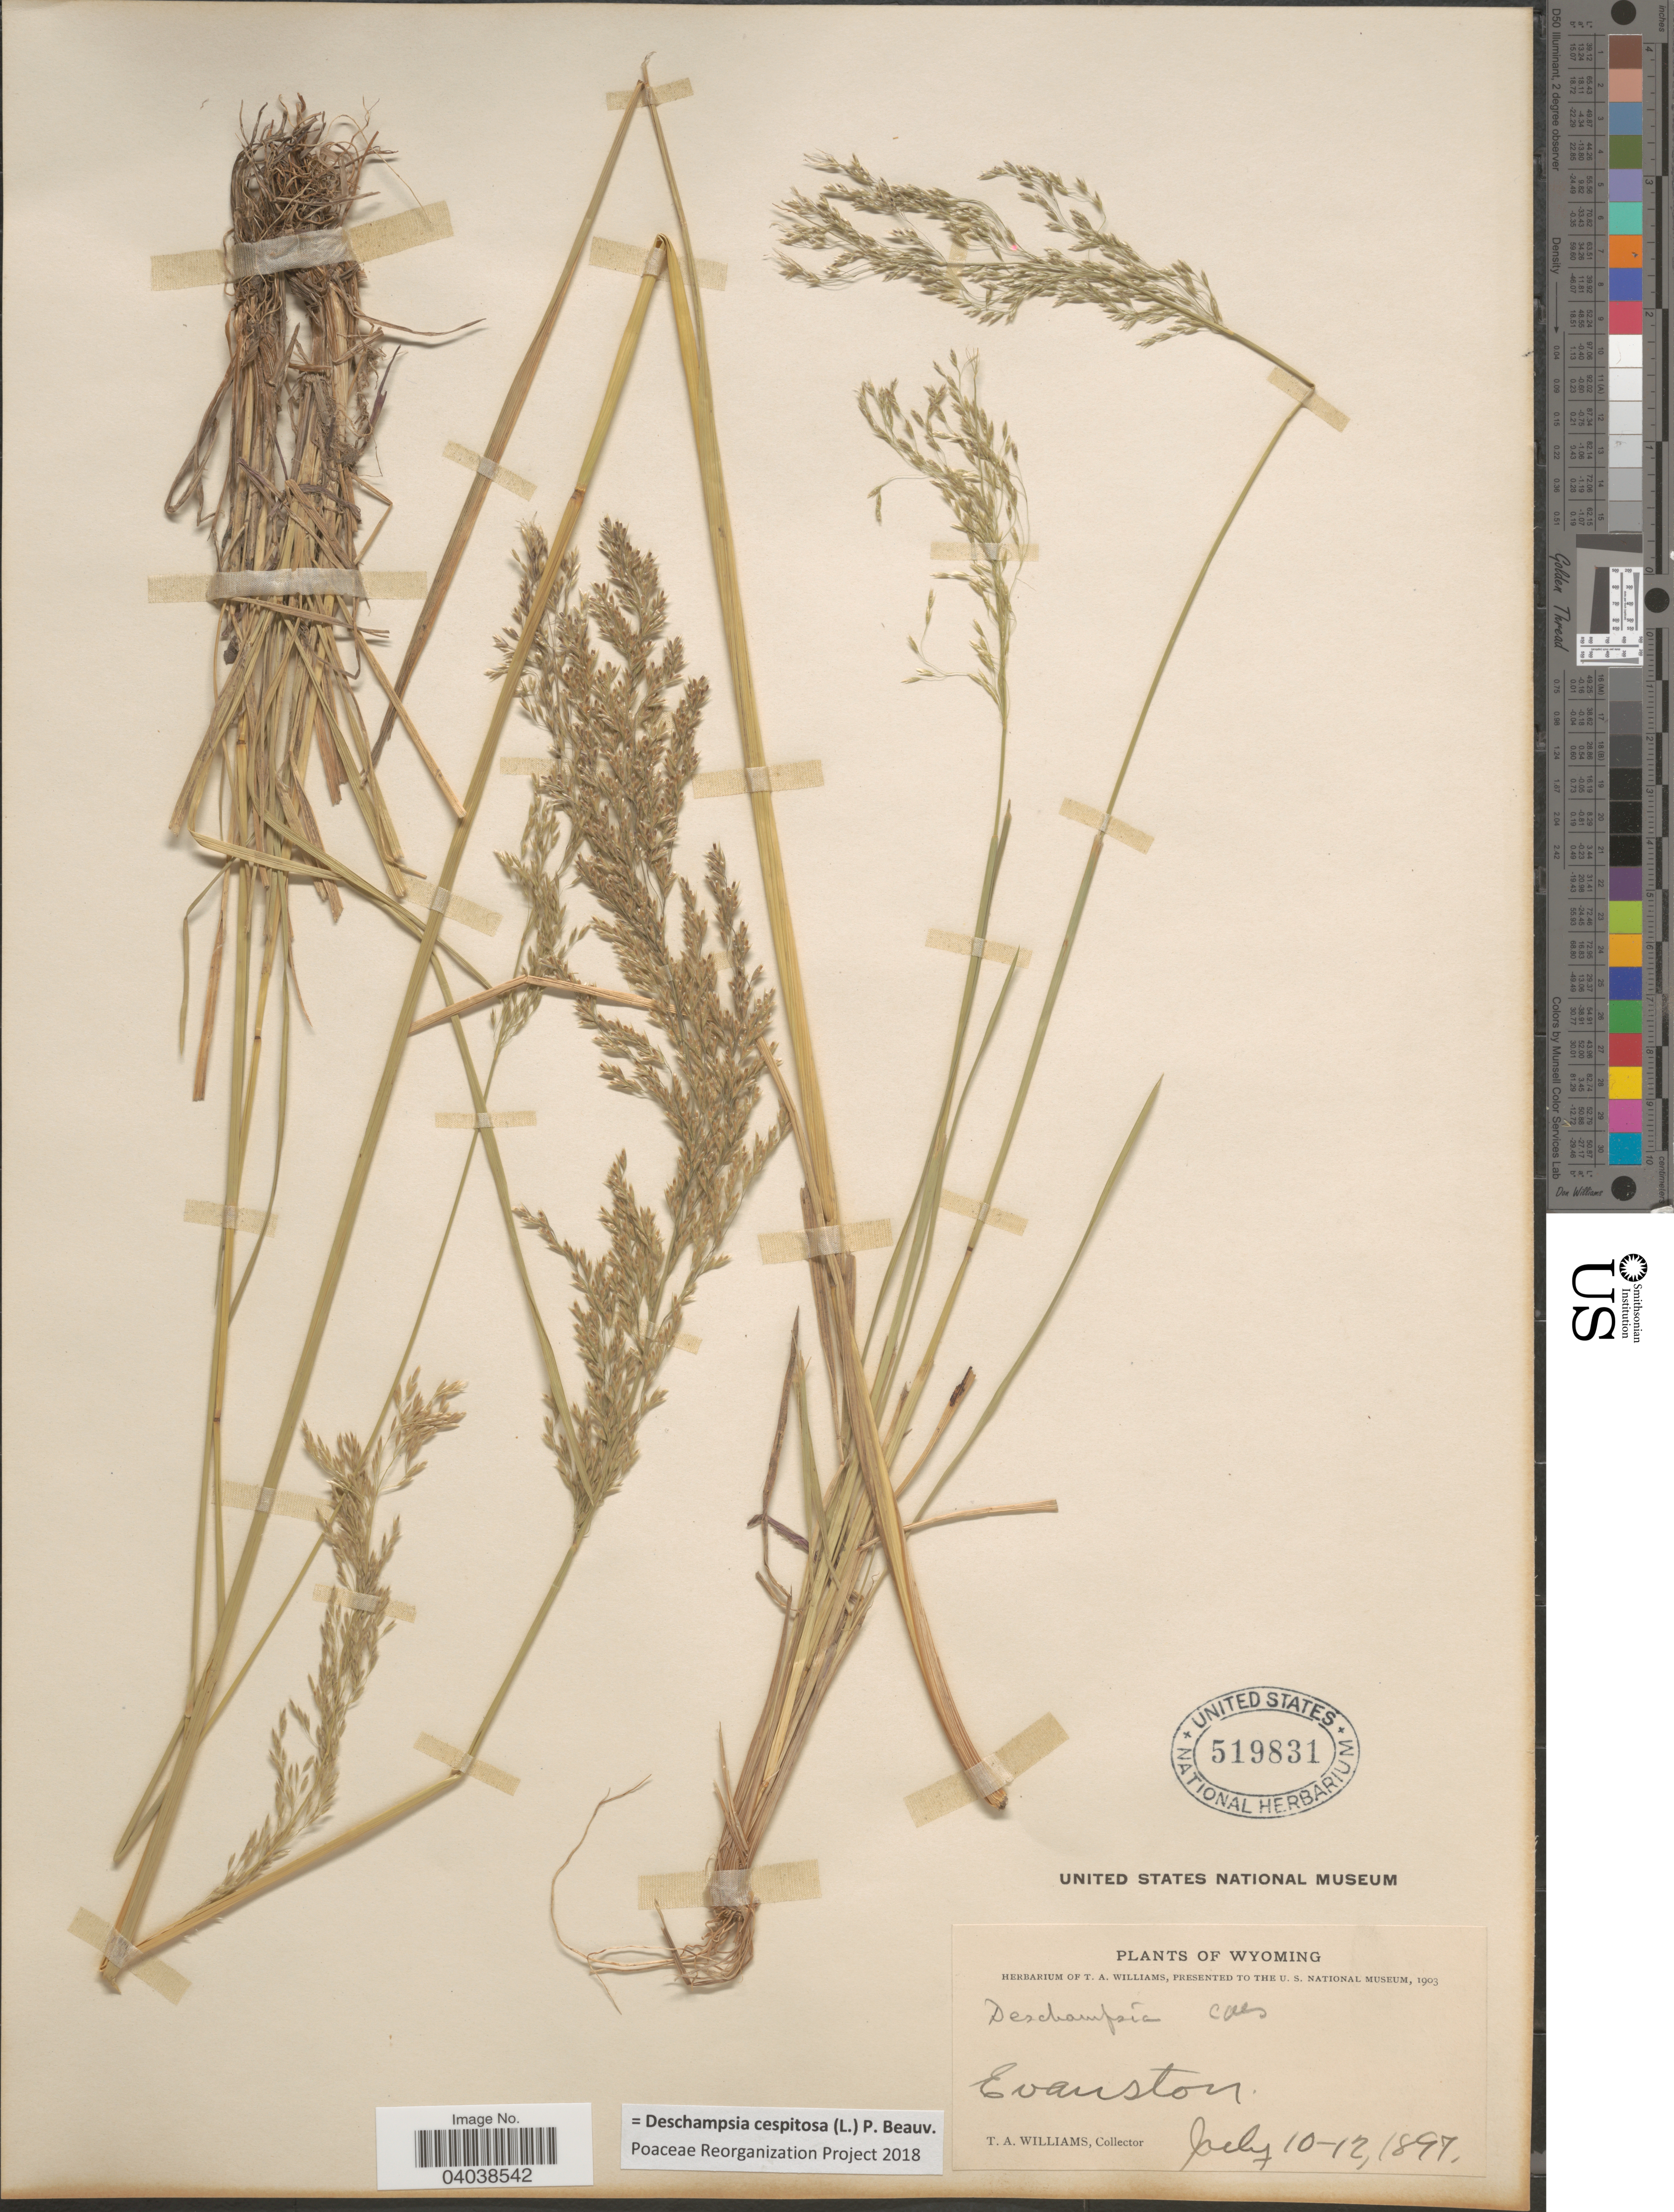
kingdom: Plantae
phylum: Tracheophyta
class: Liliopsida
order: Poales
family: Poaceae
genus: Deschampsia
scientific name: Deschampsia cespitosa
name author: (L.) P. Beauv.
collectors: T. Williams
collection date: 1897-07-10/1897-07-12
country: United States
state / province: Wyoming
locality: Evanston.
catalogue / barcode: US 519831